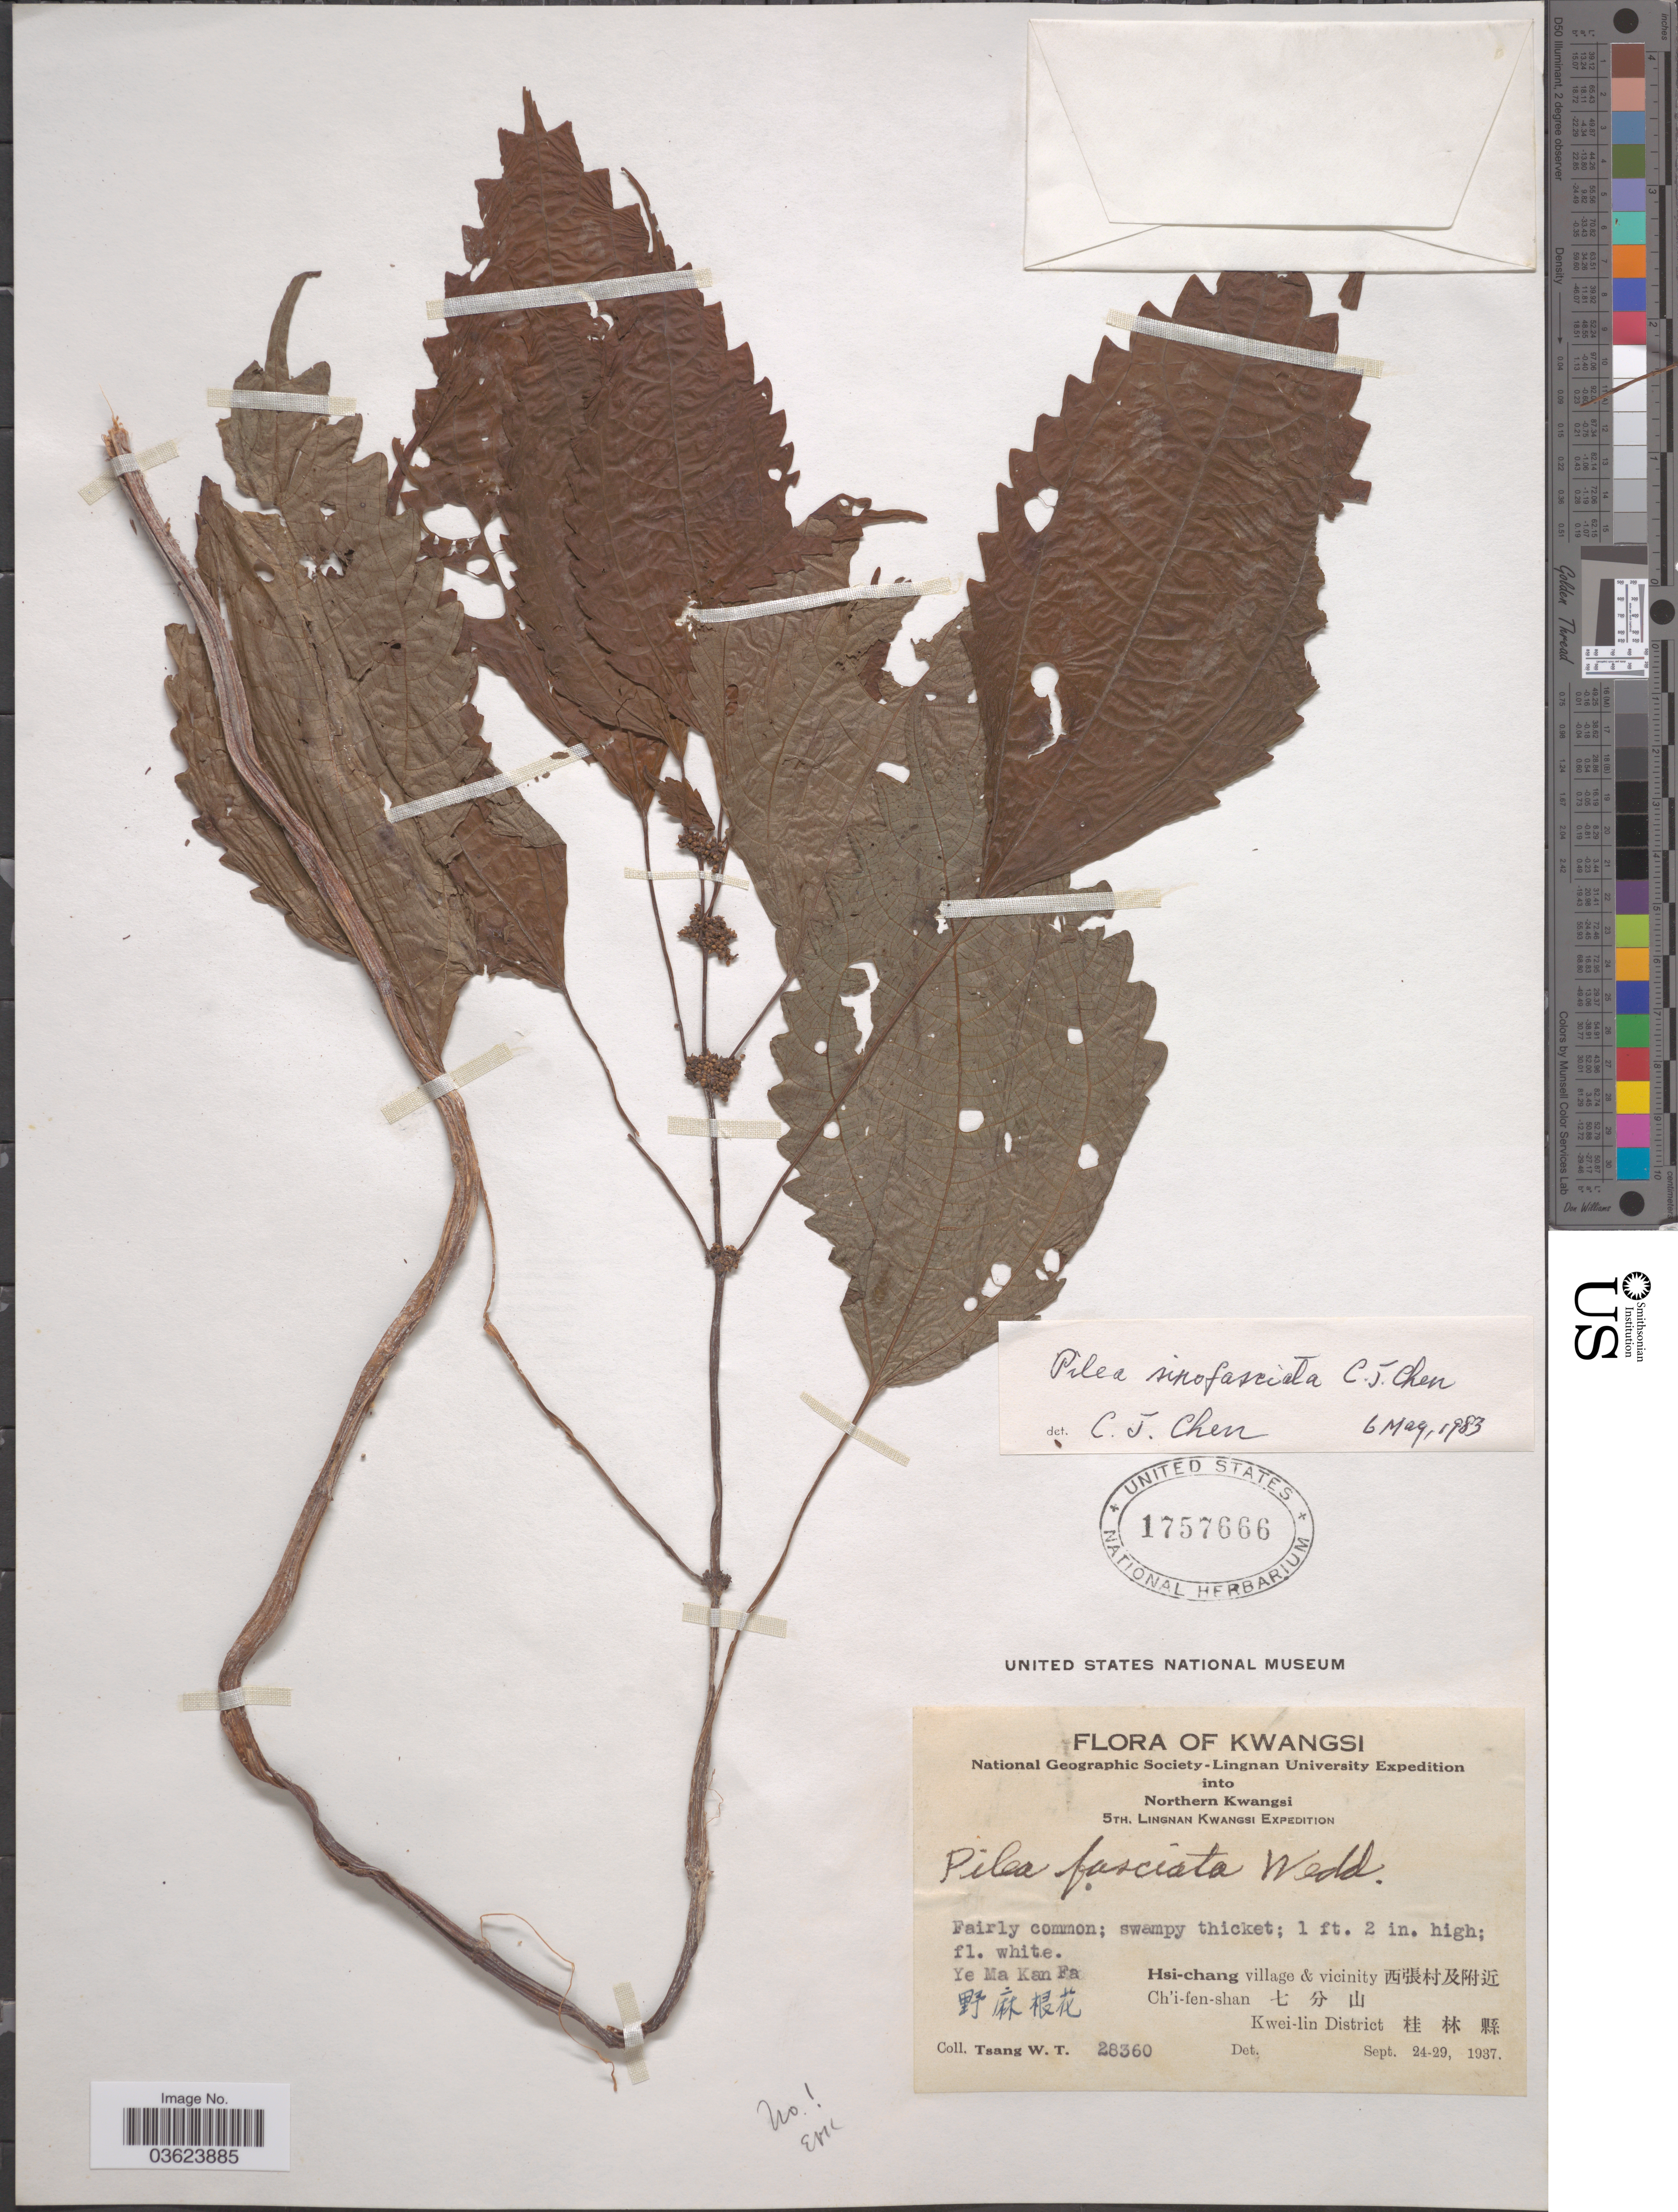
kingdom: Plantae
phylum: Tracheophyta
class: Magnoliopsida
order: Rosales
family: Urticaceae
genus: Pilea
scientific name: Pilea sinofasciata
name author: C.J. Chen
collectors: W. T. Tsang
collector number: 28360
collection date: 1937-09-24/1937-09-29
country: China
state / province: Guangxi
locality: Kwangsi. Ye Ma Kan Fa X. Hsi-chang village & vicinity X. Chi'i-fen-shan X. Kwei-lin District X.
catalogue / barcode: US 1757666